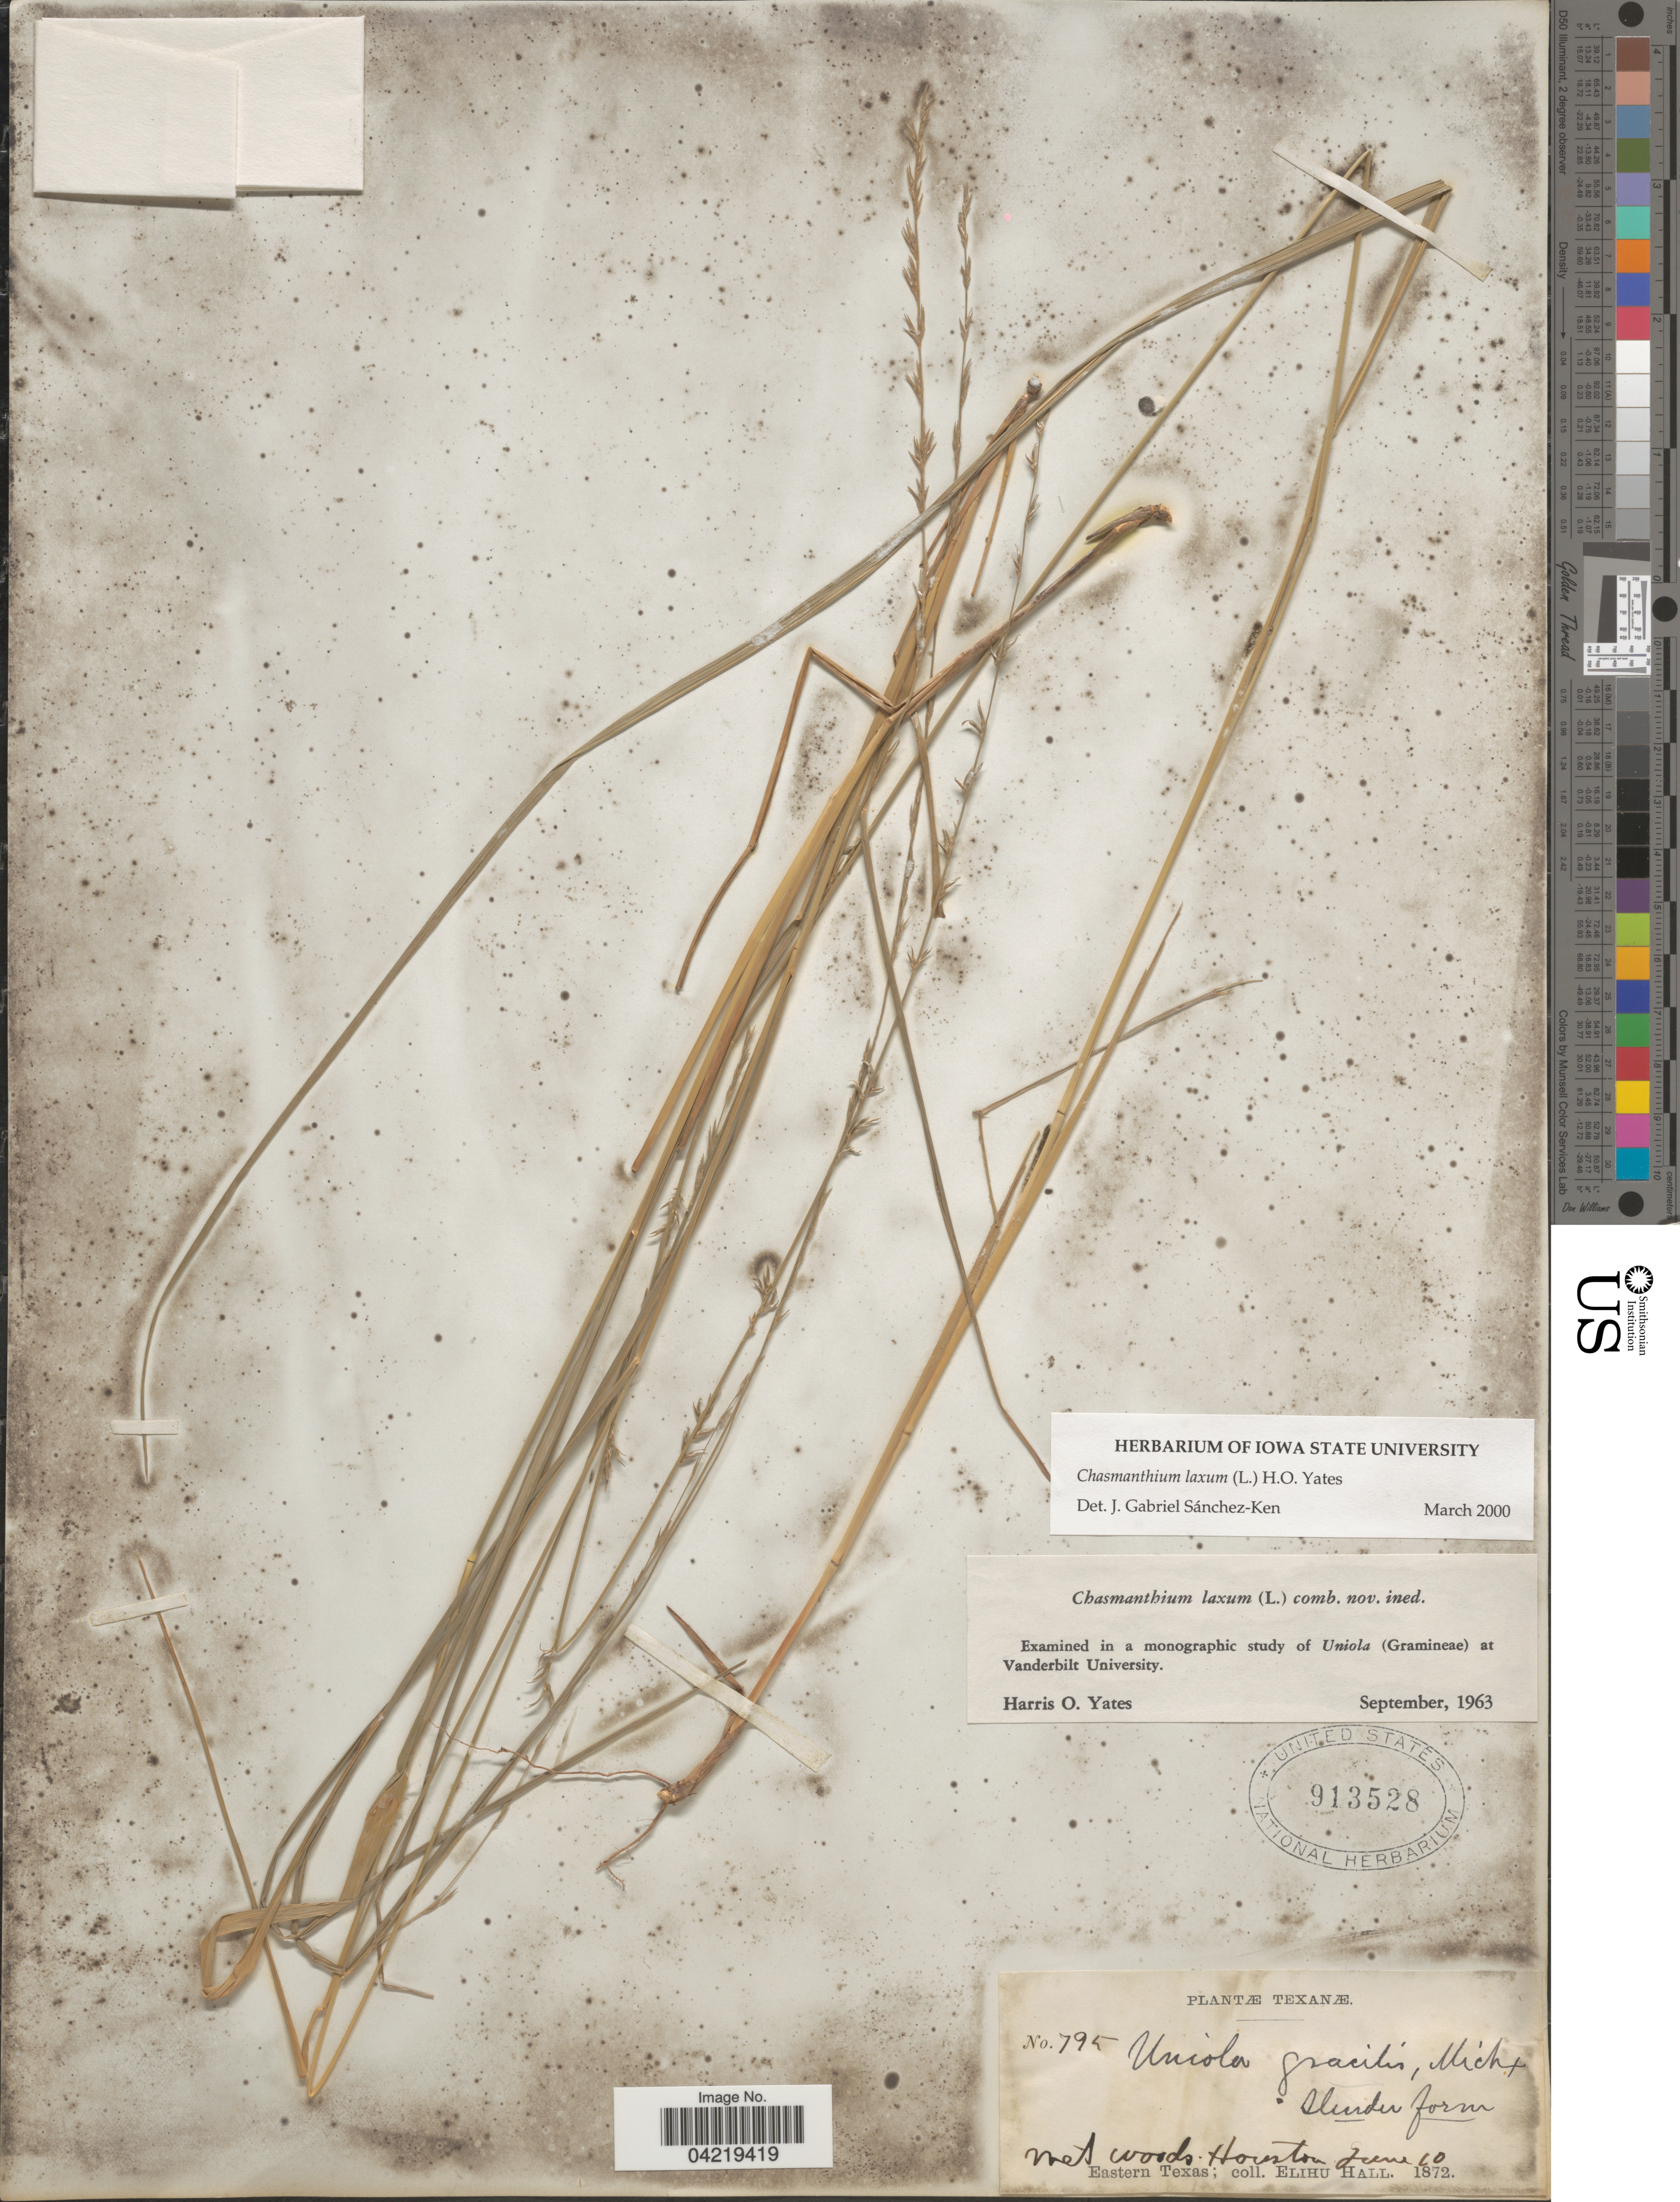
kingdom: Plantae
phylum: Tracheophyta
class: Liliopsida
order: Poales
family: Poaceae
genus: Chasmanthium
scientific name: Chasmanthium laxum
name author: (L.) H.O. Yates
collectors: E. Hall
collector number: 795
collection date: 1872-06-10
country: United States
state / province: Texas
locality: Houston. Eastern Texas.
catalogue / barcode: US 913528